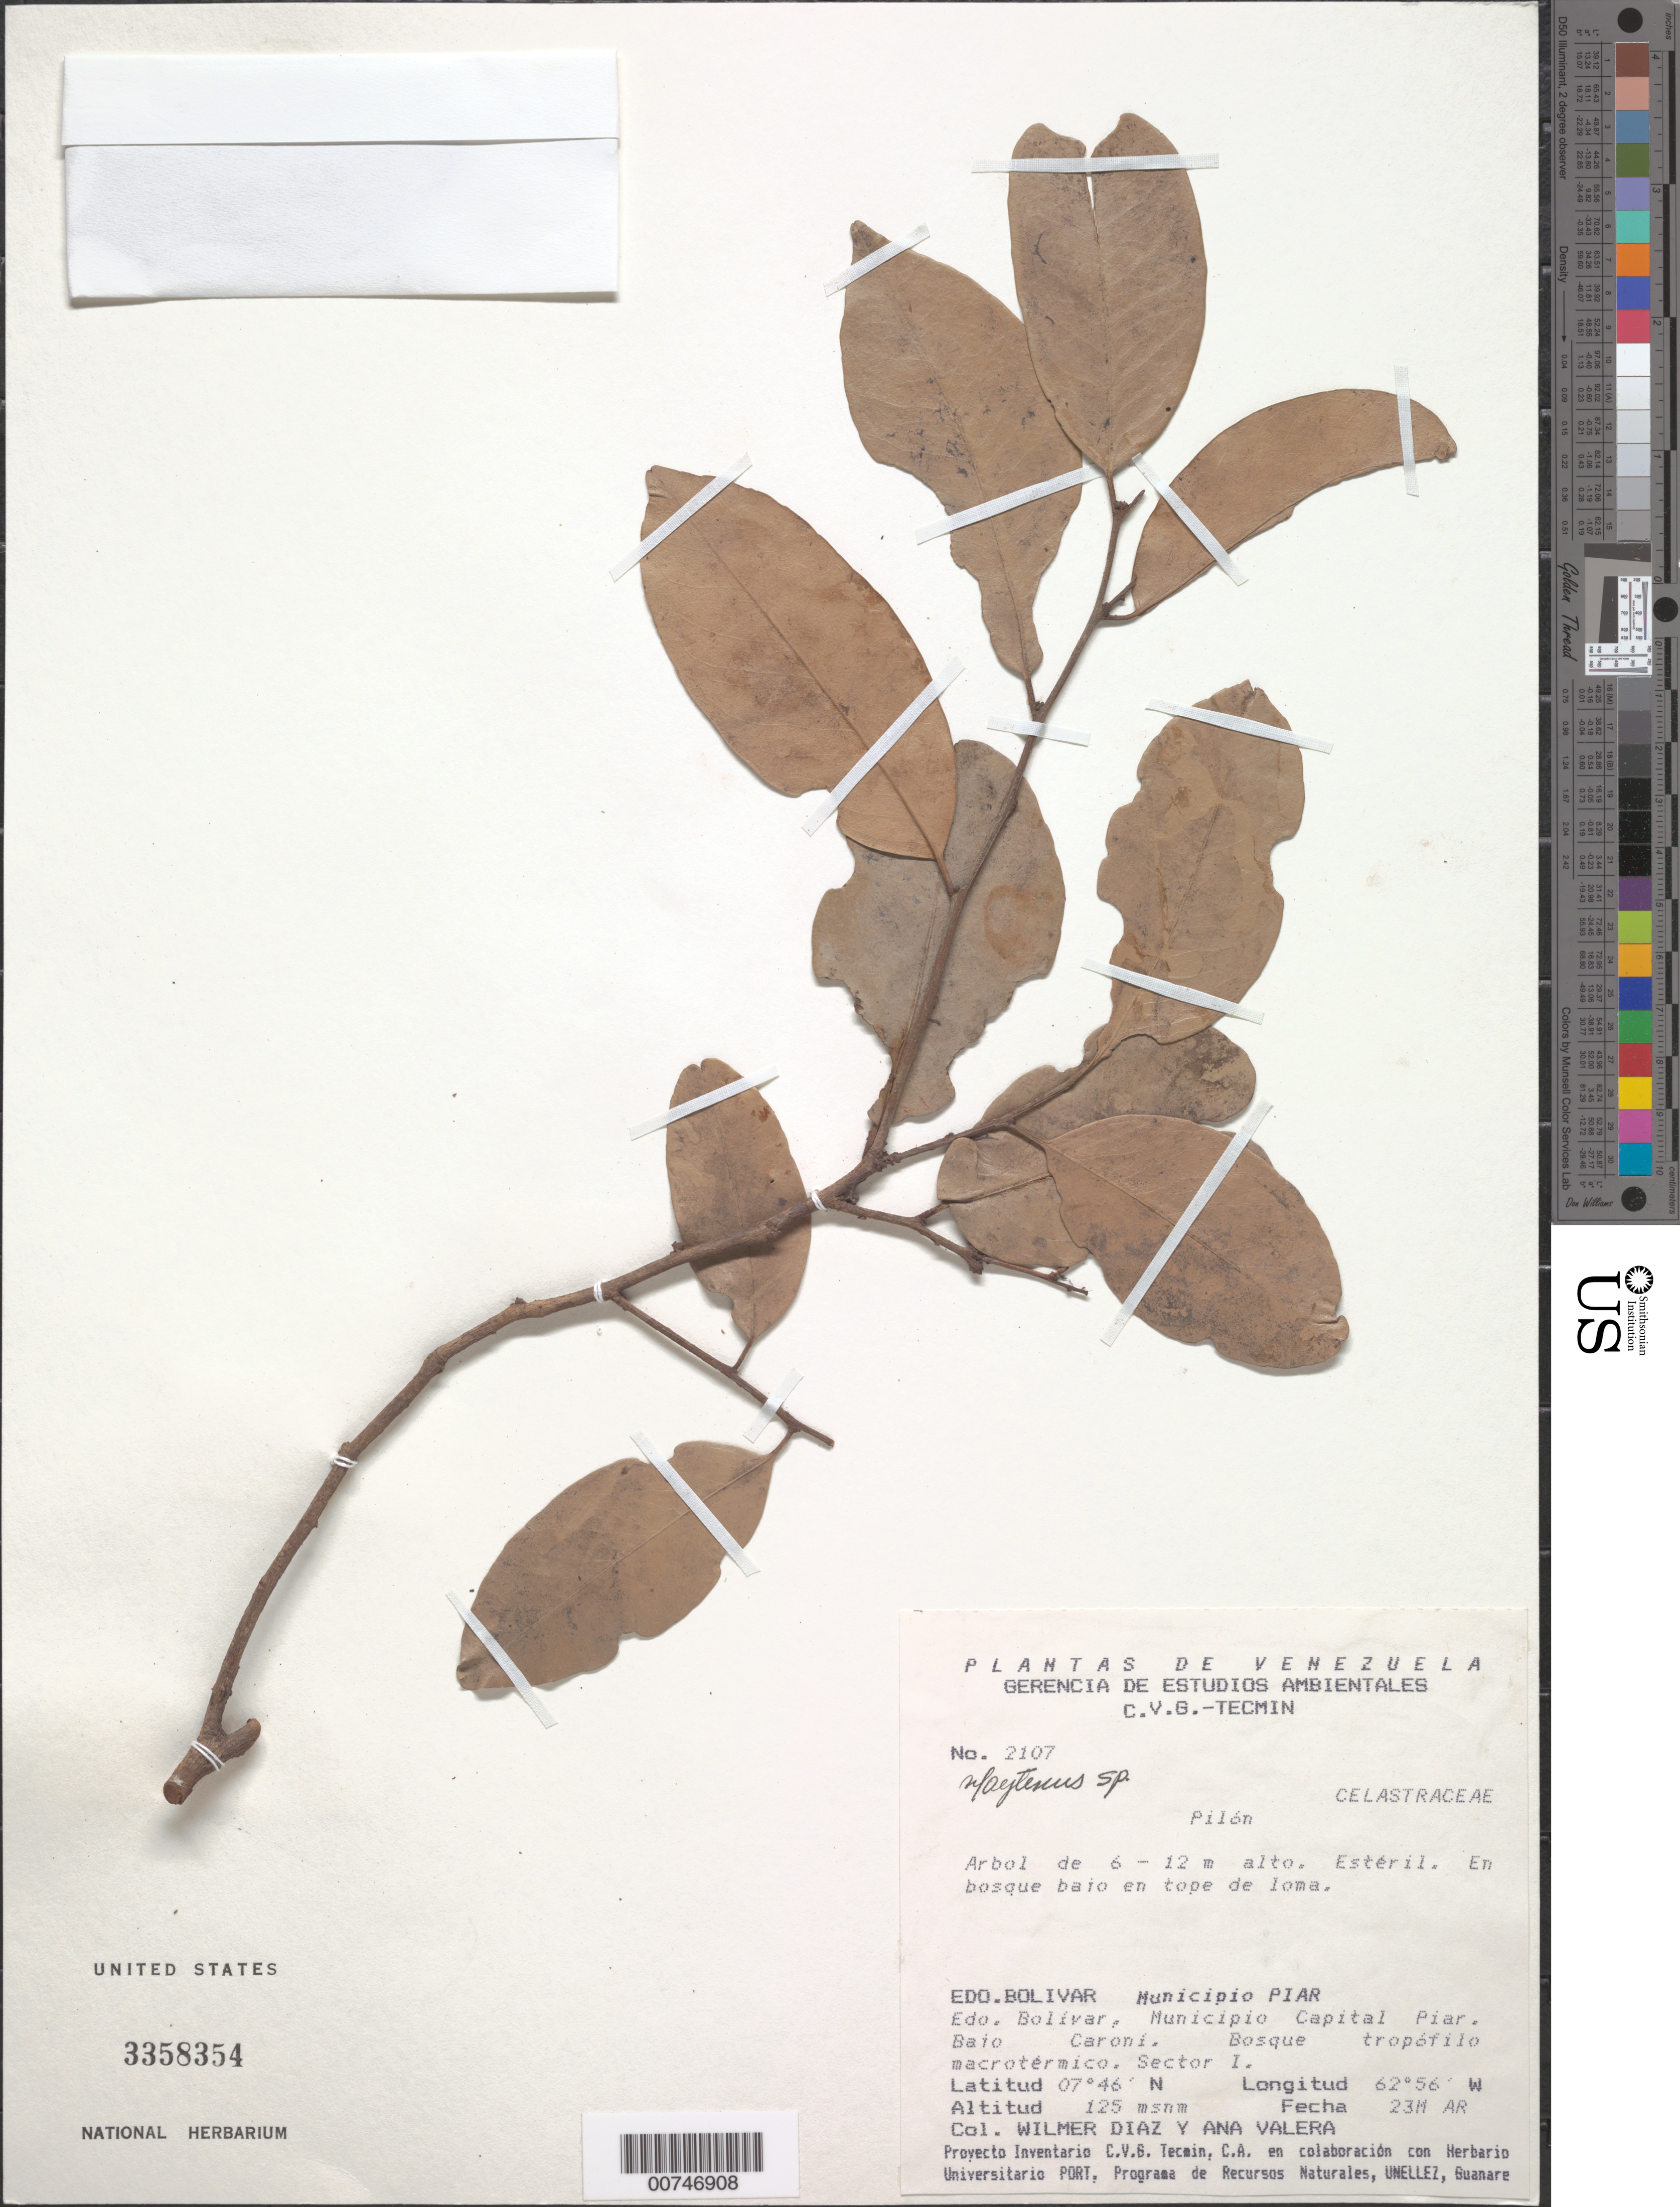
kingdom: Plantae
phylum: Tracheophyta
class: Magnoliopsida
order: Celastrales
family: Celastraceae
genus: Maytenus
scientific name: Maytenus sp.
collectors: W. Díaz P. & A. Valera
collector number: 2107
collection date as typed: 23-Mar-94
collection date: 1994-03-23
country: Venezuela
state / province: Bolívar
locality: Mun. Piar, Mun. Capital Piar, Bajo Caroní, Sector I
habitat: Bosque tropofilo macrotermico; en bosque baio en tope de loma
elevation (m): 125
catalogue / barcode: US 3358354